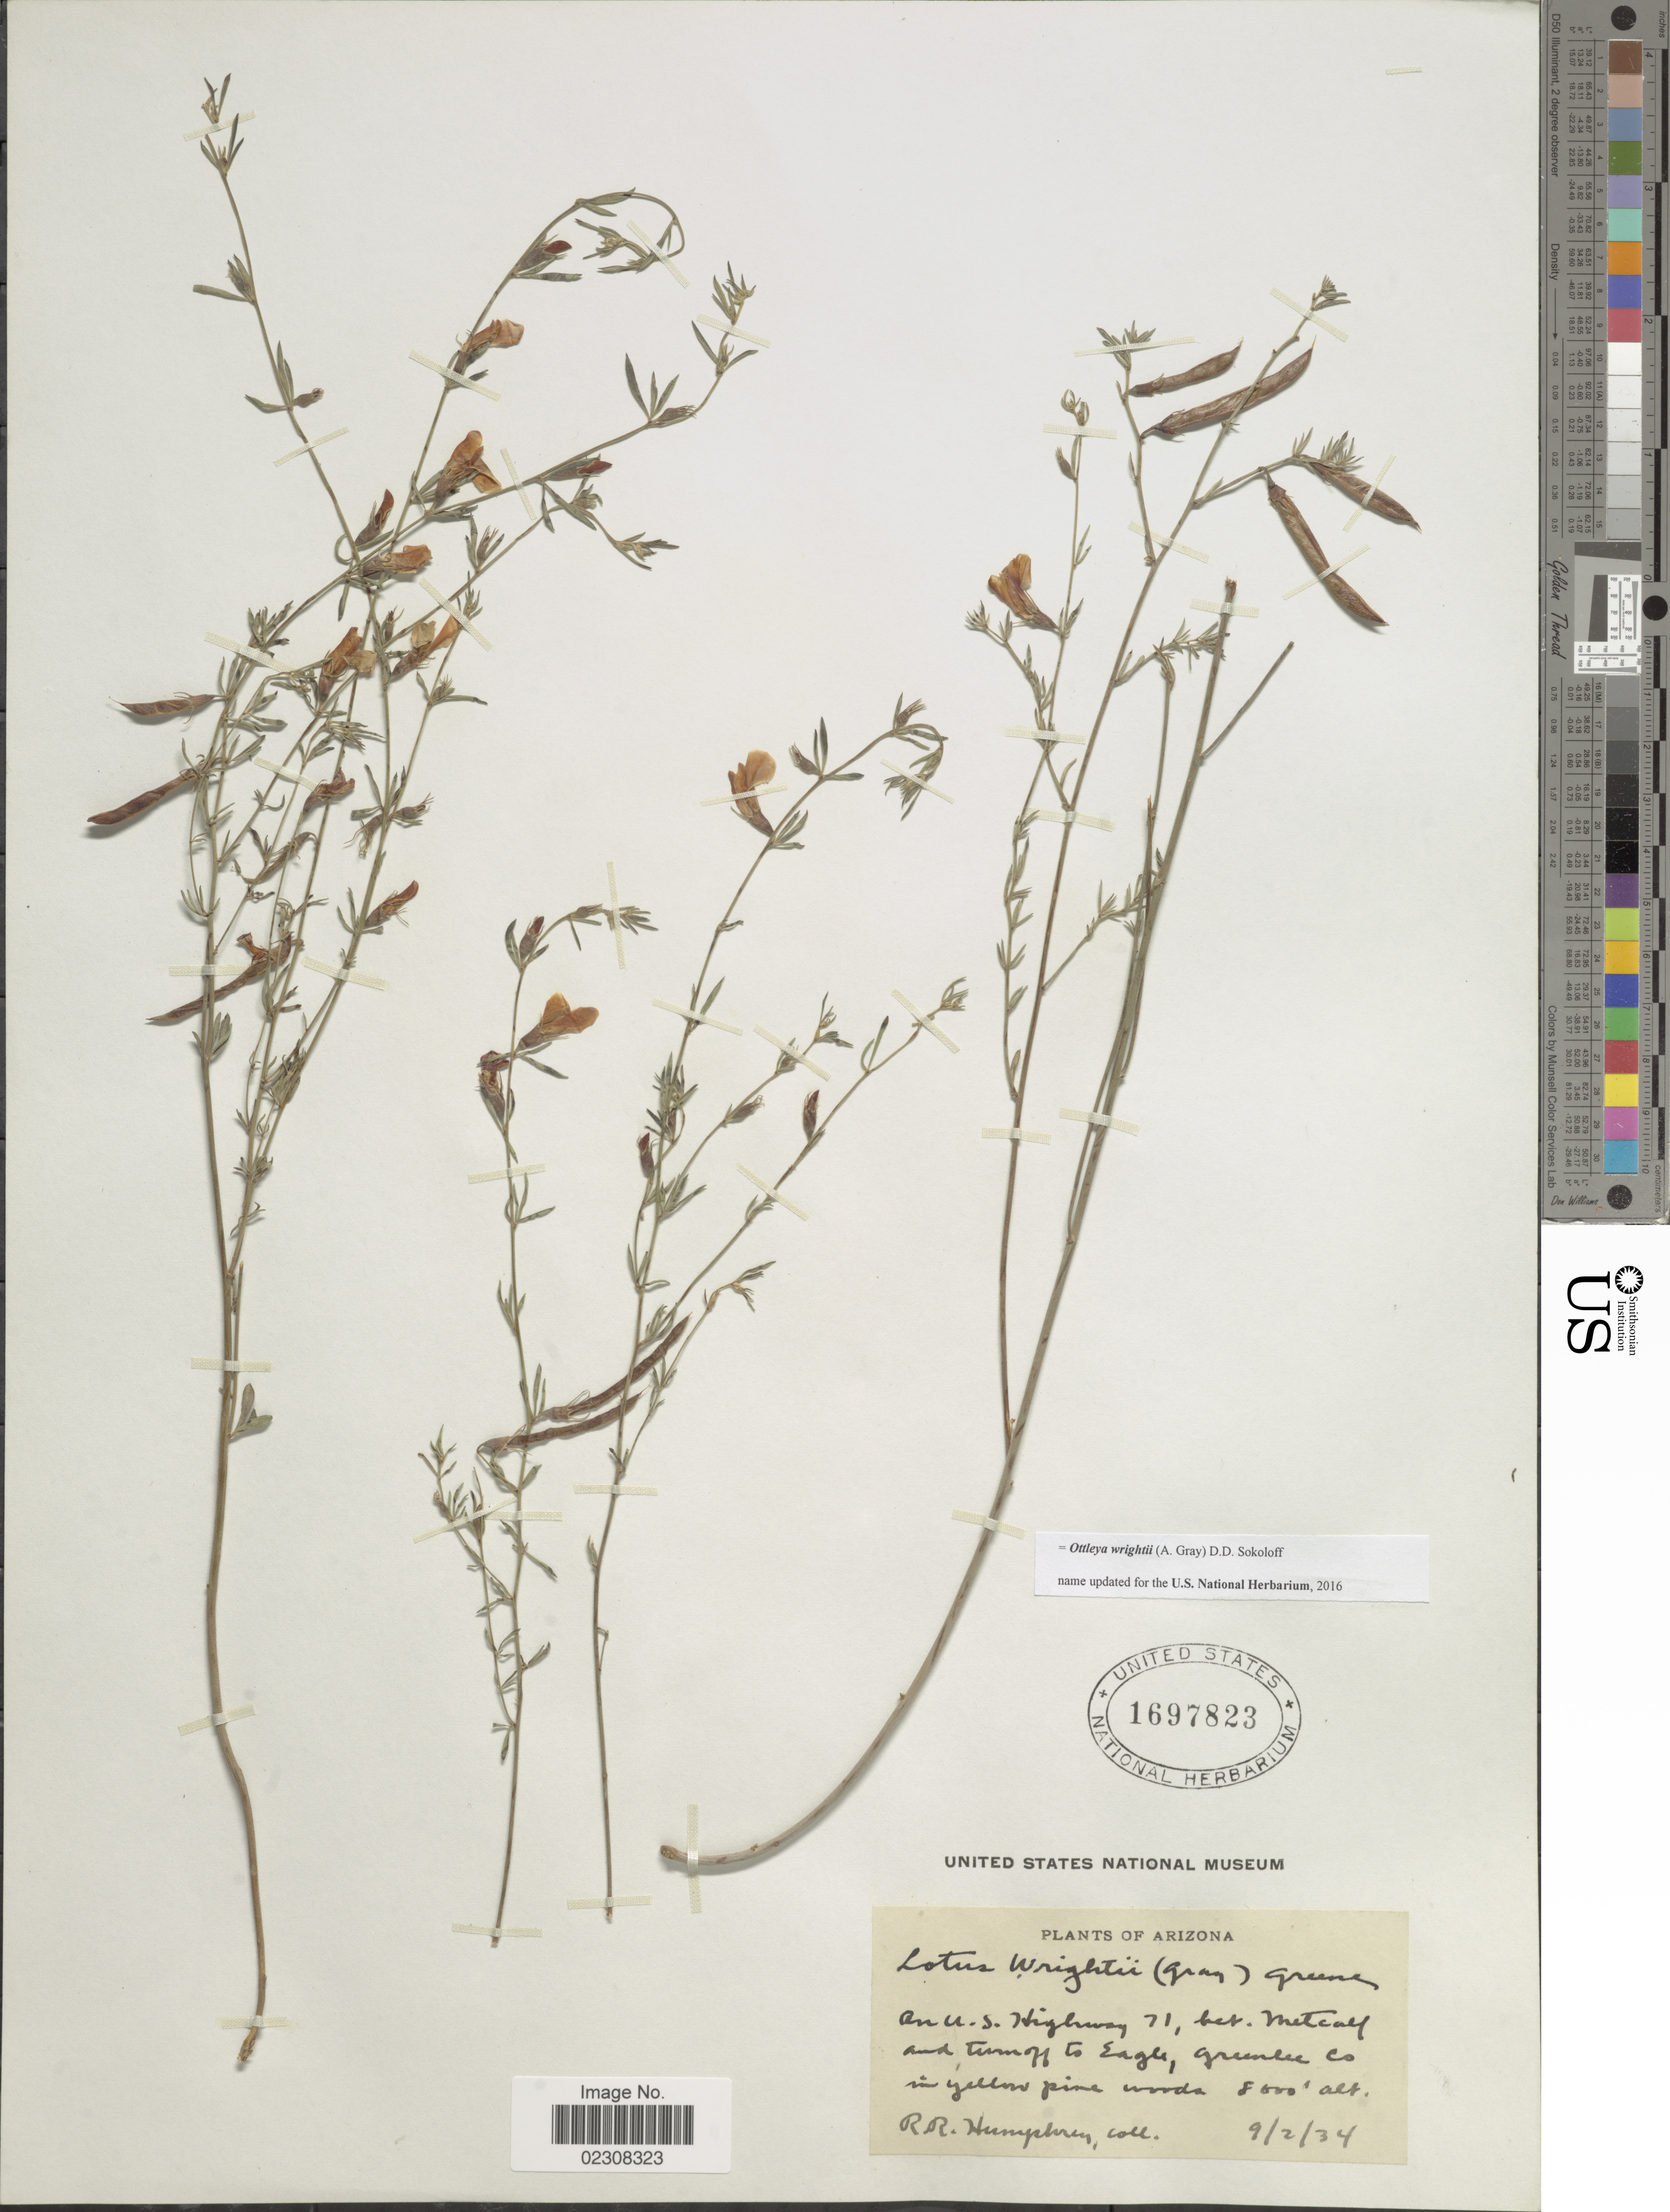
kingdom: Plantae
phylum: Tracheophyta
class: Magnoliopsida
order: Fabales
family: Fabaceae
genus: Ottleya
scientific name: Ottleya wrightii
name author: (A. Gray) D.D. Sokoloff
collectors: R. Humphrey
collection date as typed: Transcribed d/m/y: 2/9/34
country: United States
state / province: Arizona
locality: On U.S. Highway 71, bet. Metcalf and turnoff to Eagle, Greenlee Co in yellow pine woods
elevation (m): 2438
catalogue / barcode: US 1697823